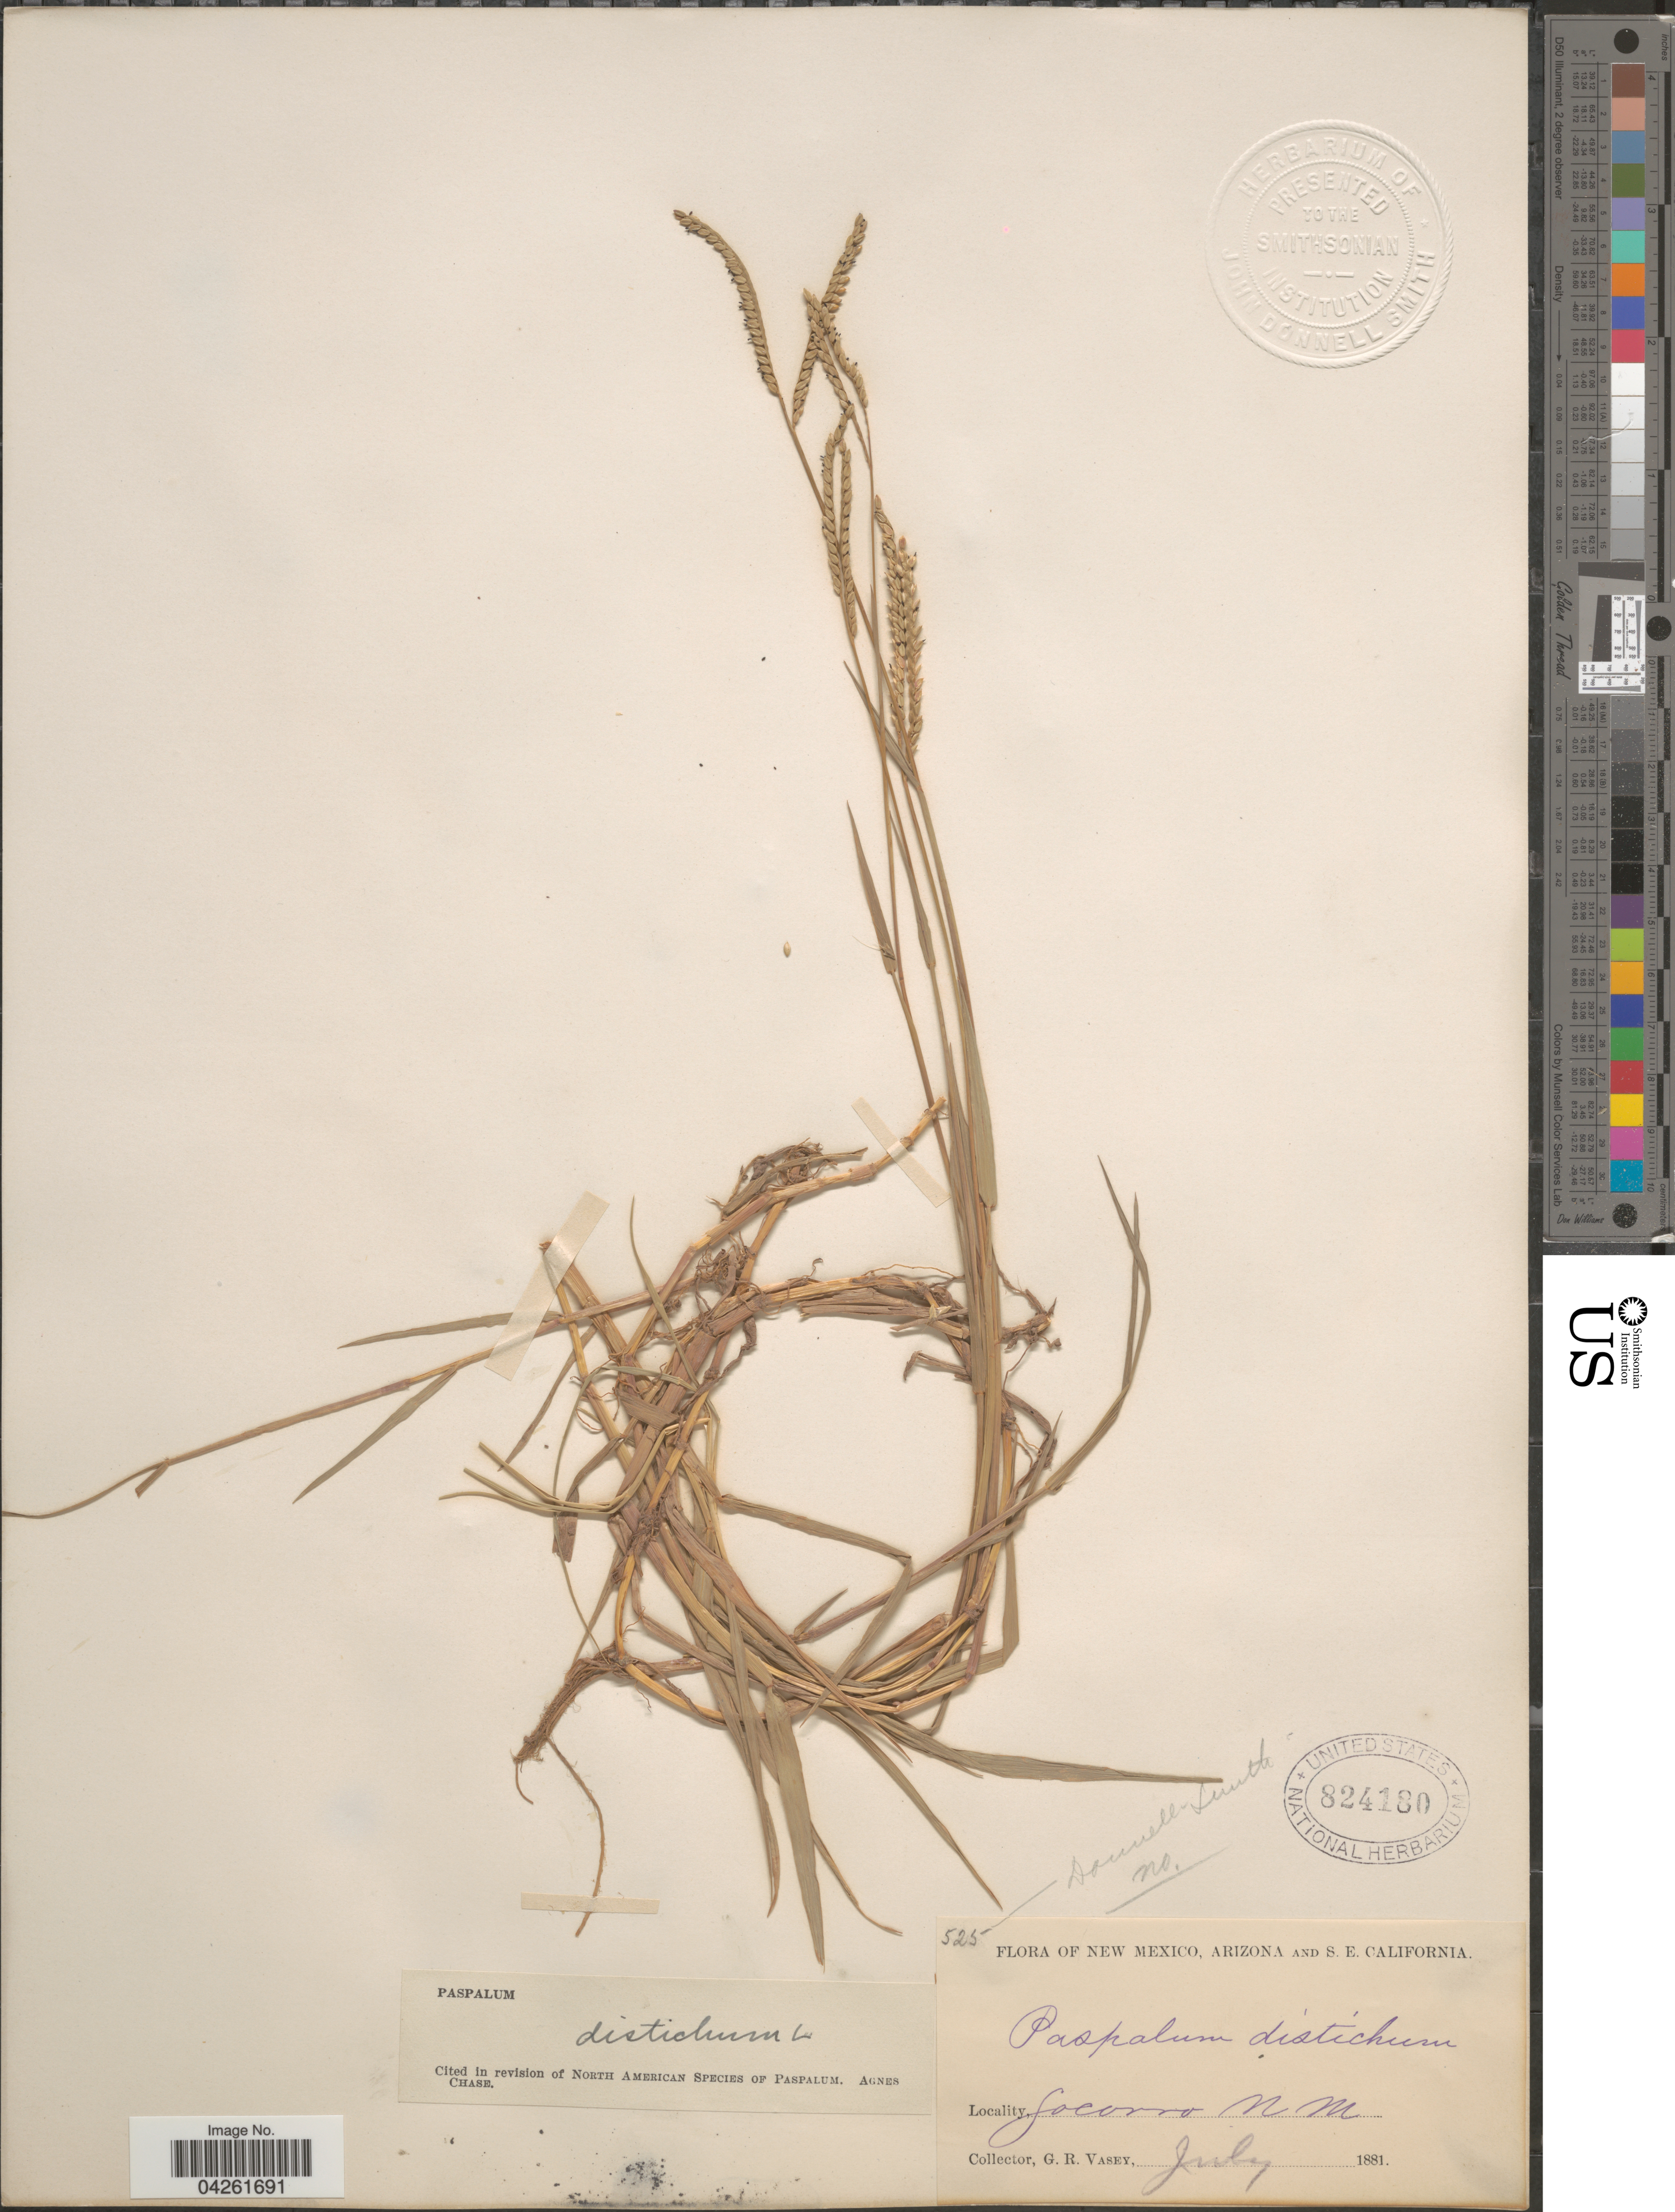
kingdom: Plantae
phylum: Tracheophyta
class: Liliopsida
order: Poales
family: Poaceae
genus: Paspalum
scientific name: Paspalum distichum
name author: L.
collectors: G. R. Vasey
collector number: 525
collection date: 1881-07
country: United States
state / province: New Mexico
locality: Socorro.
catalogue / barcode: US 824180